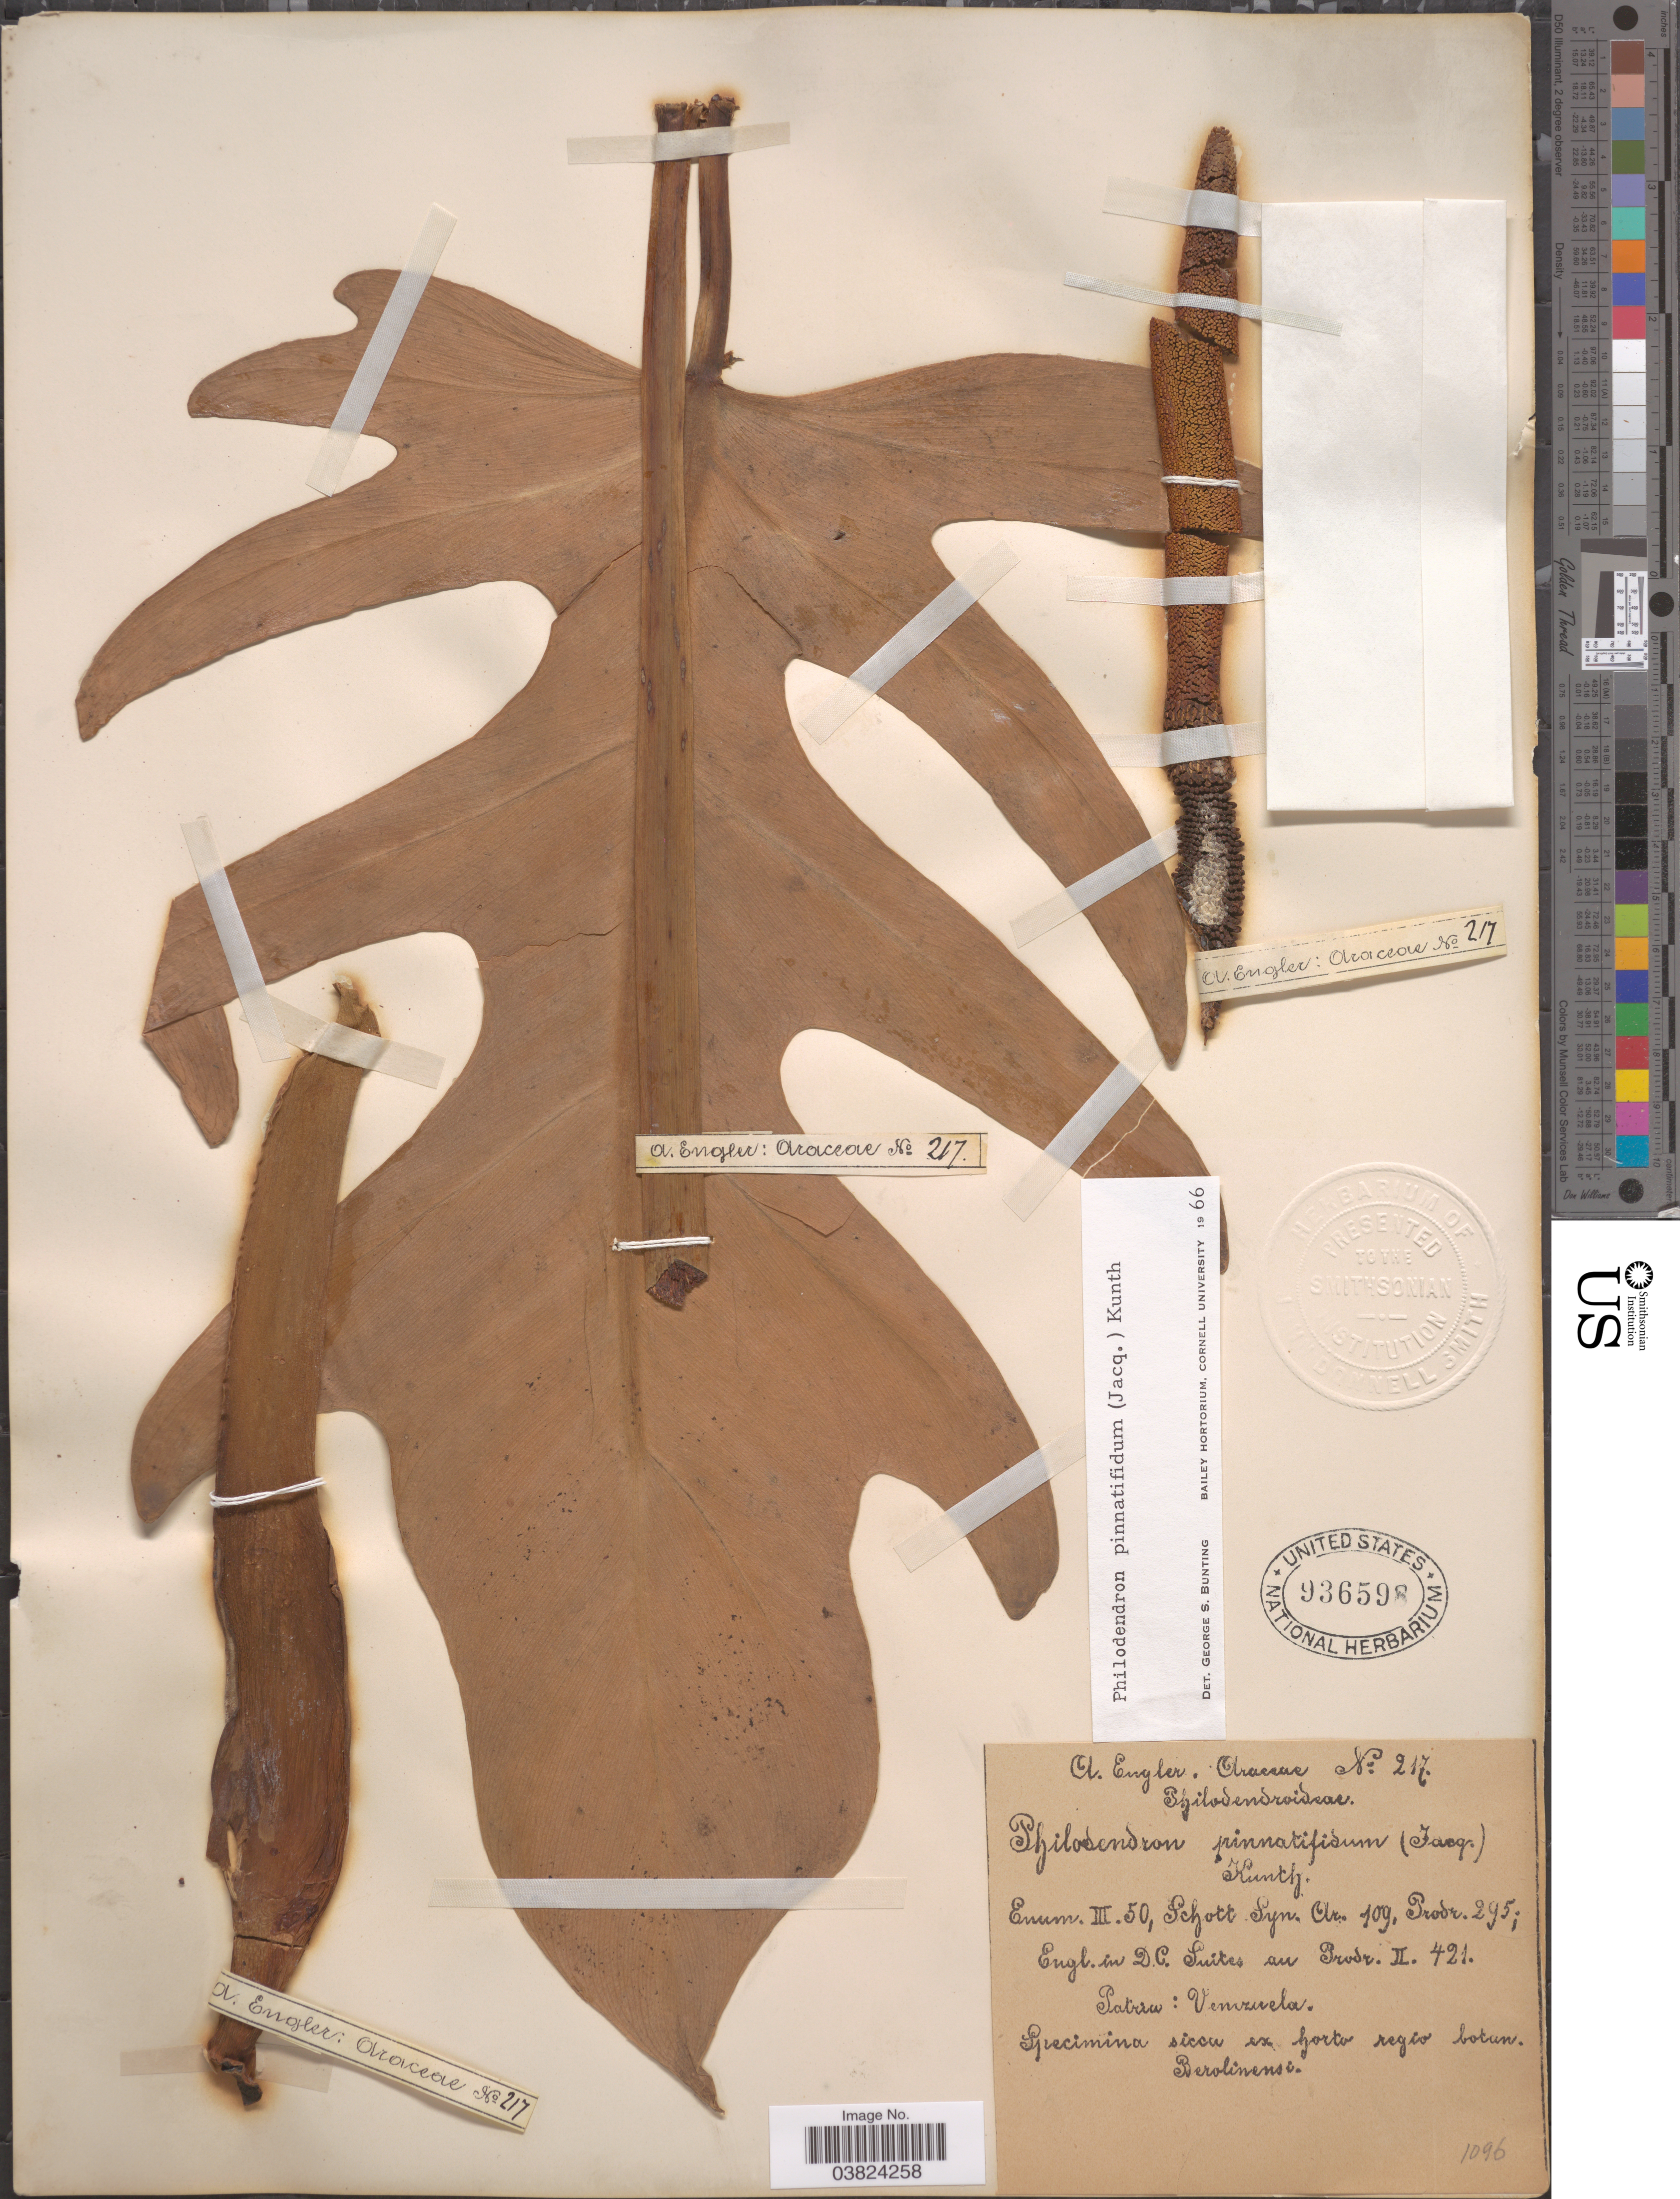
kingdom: Plantae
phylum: Tracheophyta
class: Liliopsida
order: Alismatales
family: Araceae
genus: Philodendron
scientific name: Philodendron pinnatifidum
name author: (Jacq.) Schott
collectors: A. Engler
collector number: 217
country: Venezuela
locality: Ex horto regio botan. Berolinensi.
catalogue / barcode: US 936598